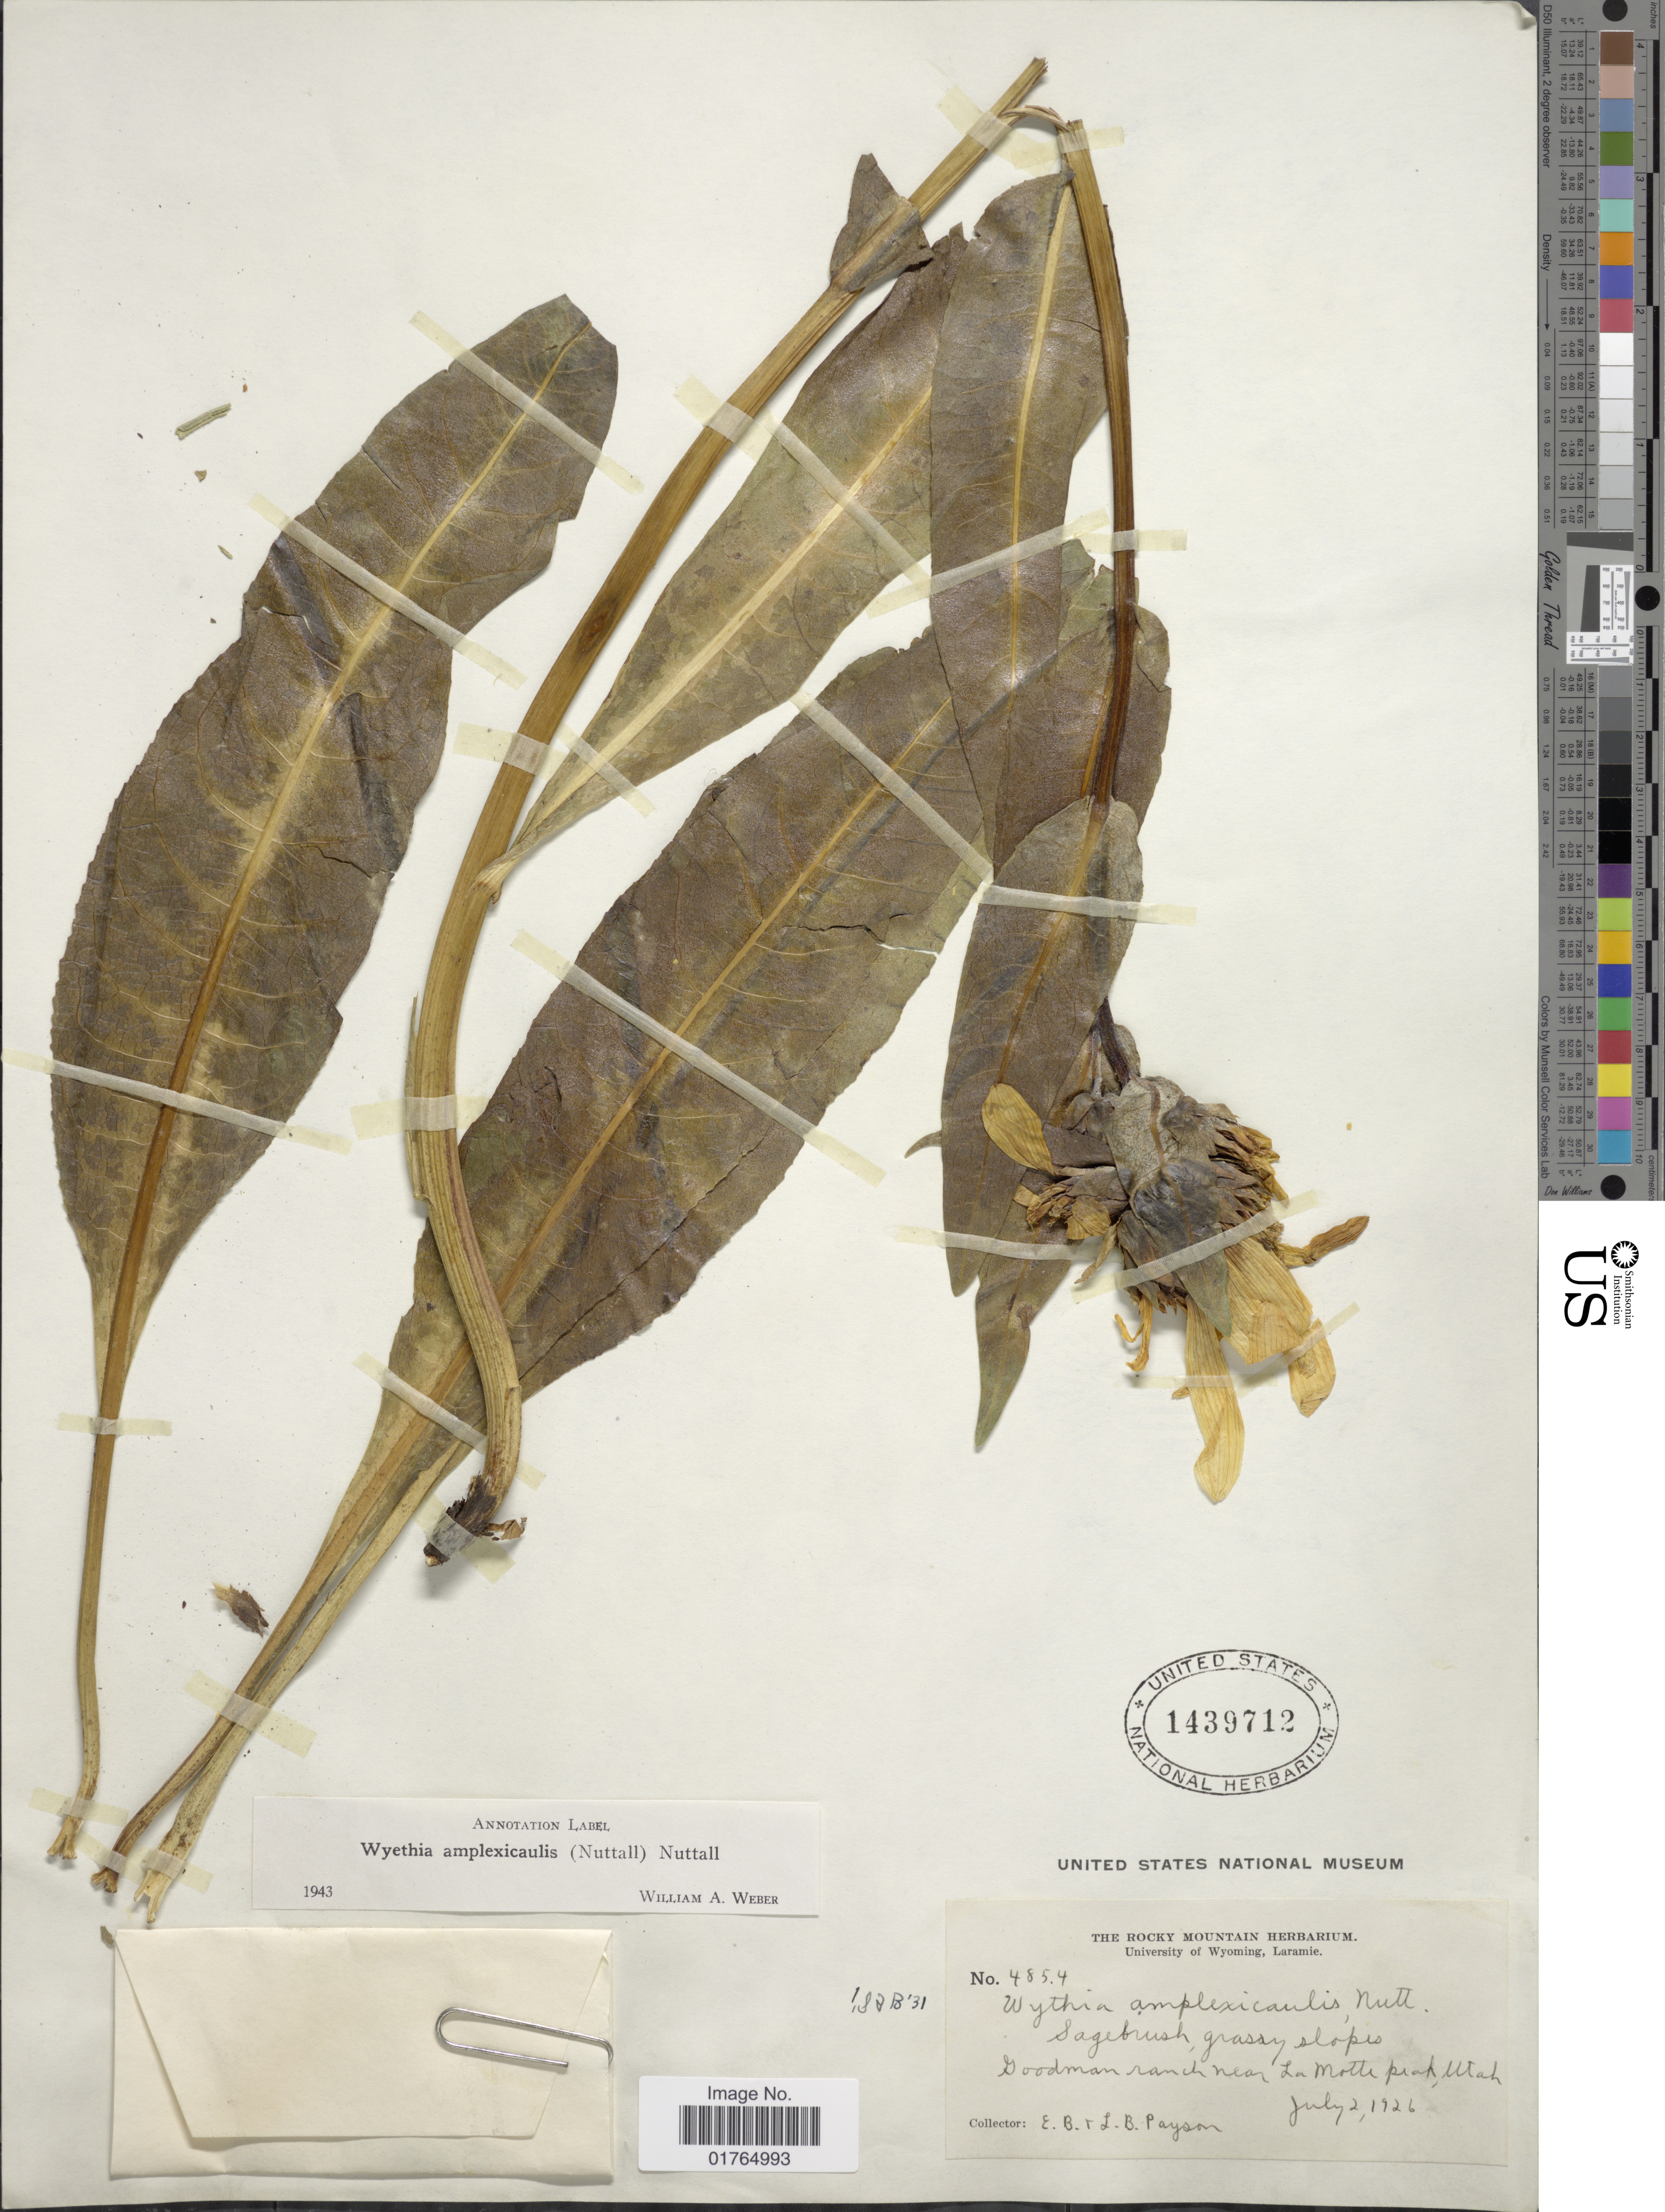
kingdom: Plantae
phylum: Tracheophyta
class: Magnoliopsida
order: Asterales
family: Asteraceae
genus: Wyethia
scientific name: Wyethia amplexicaulis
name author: Nutt.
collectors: E. B. Payson & L. Payson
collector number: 4854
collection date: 1926-07-02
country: United States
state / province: Utah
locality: Goodman ranch near La Motte Peak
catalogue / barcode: US 1439712